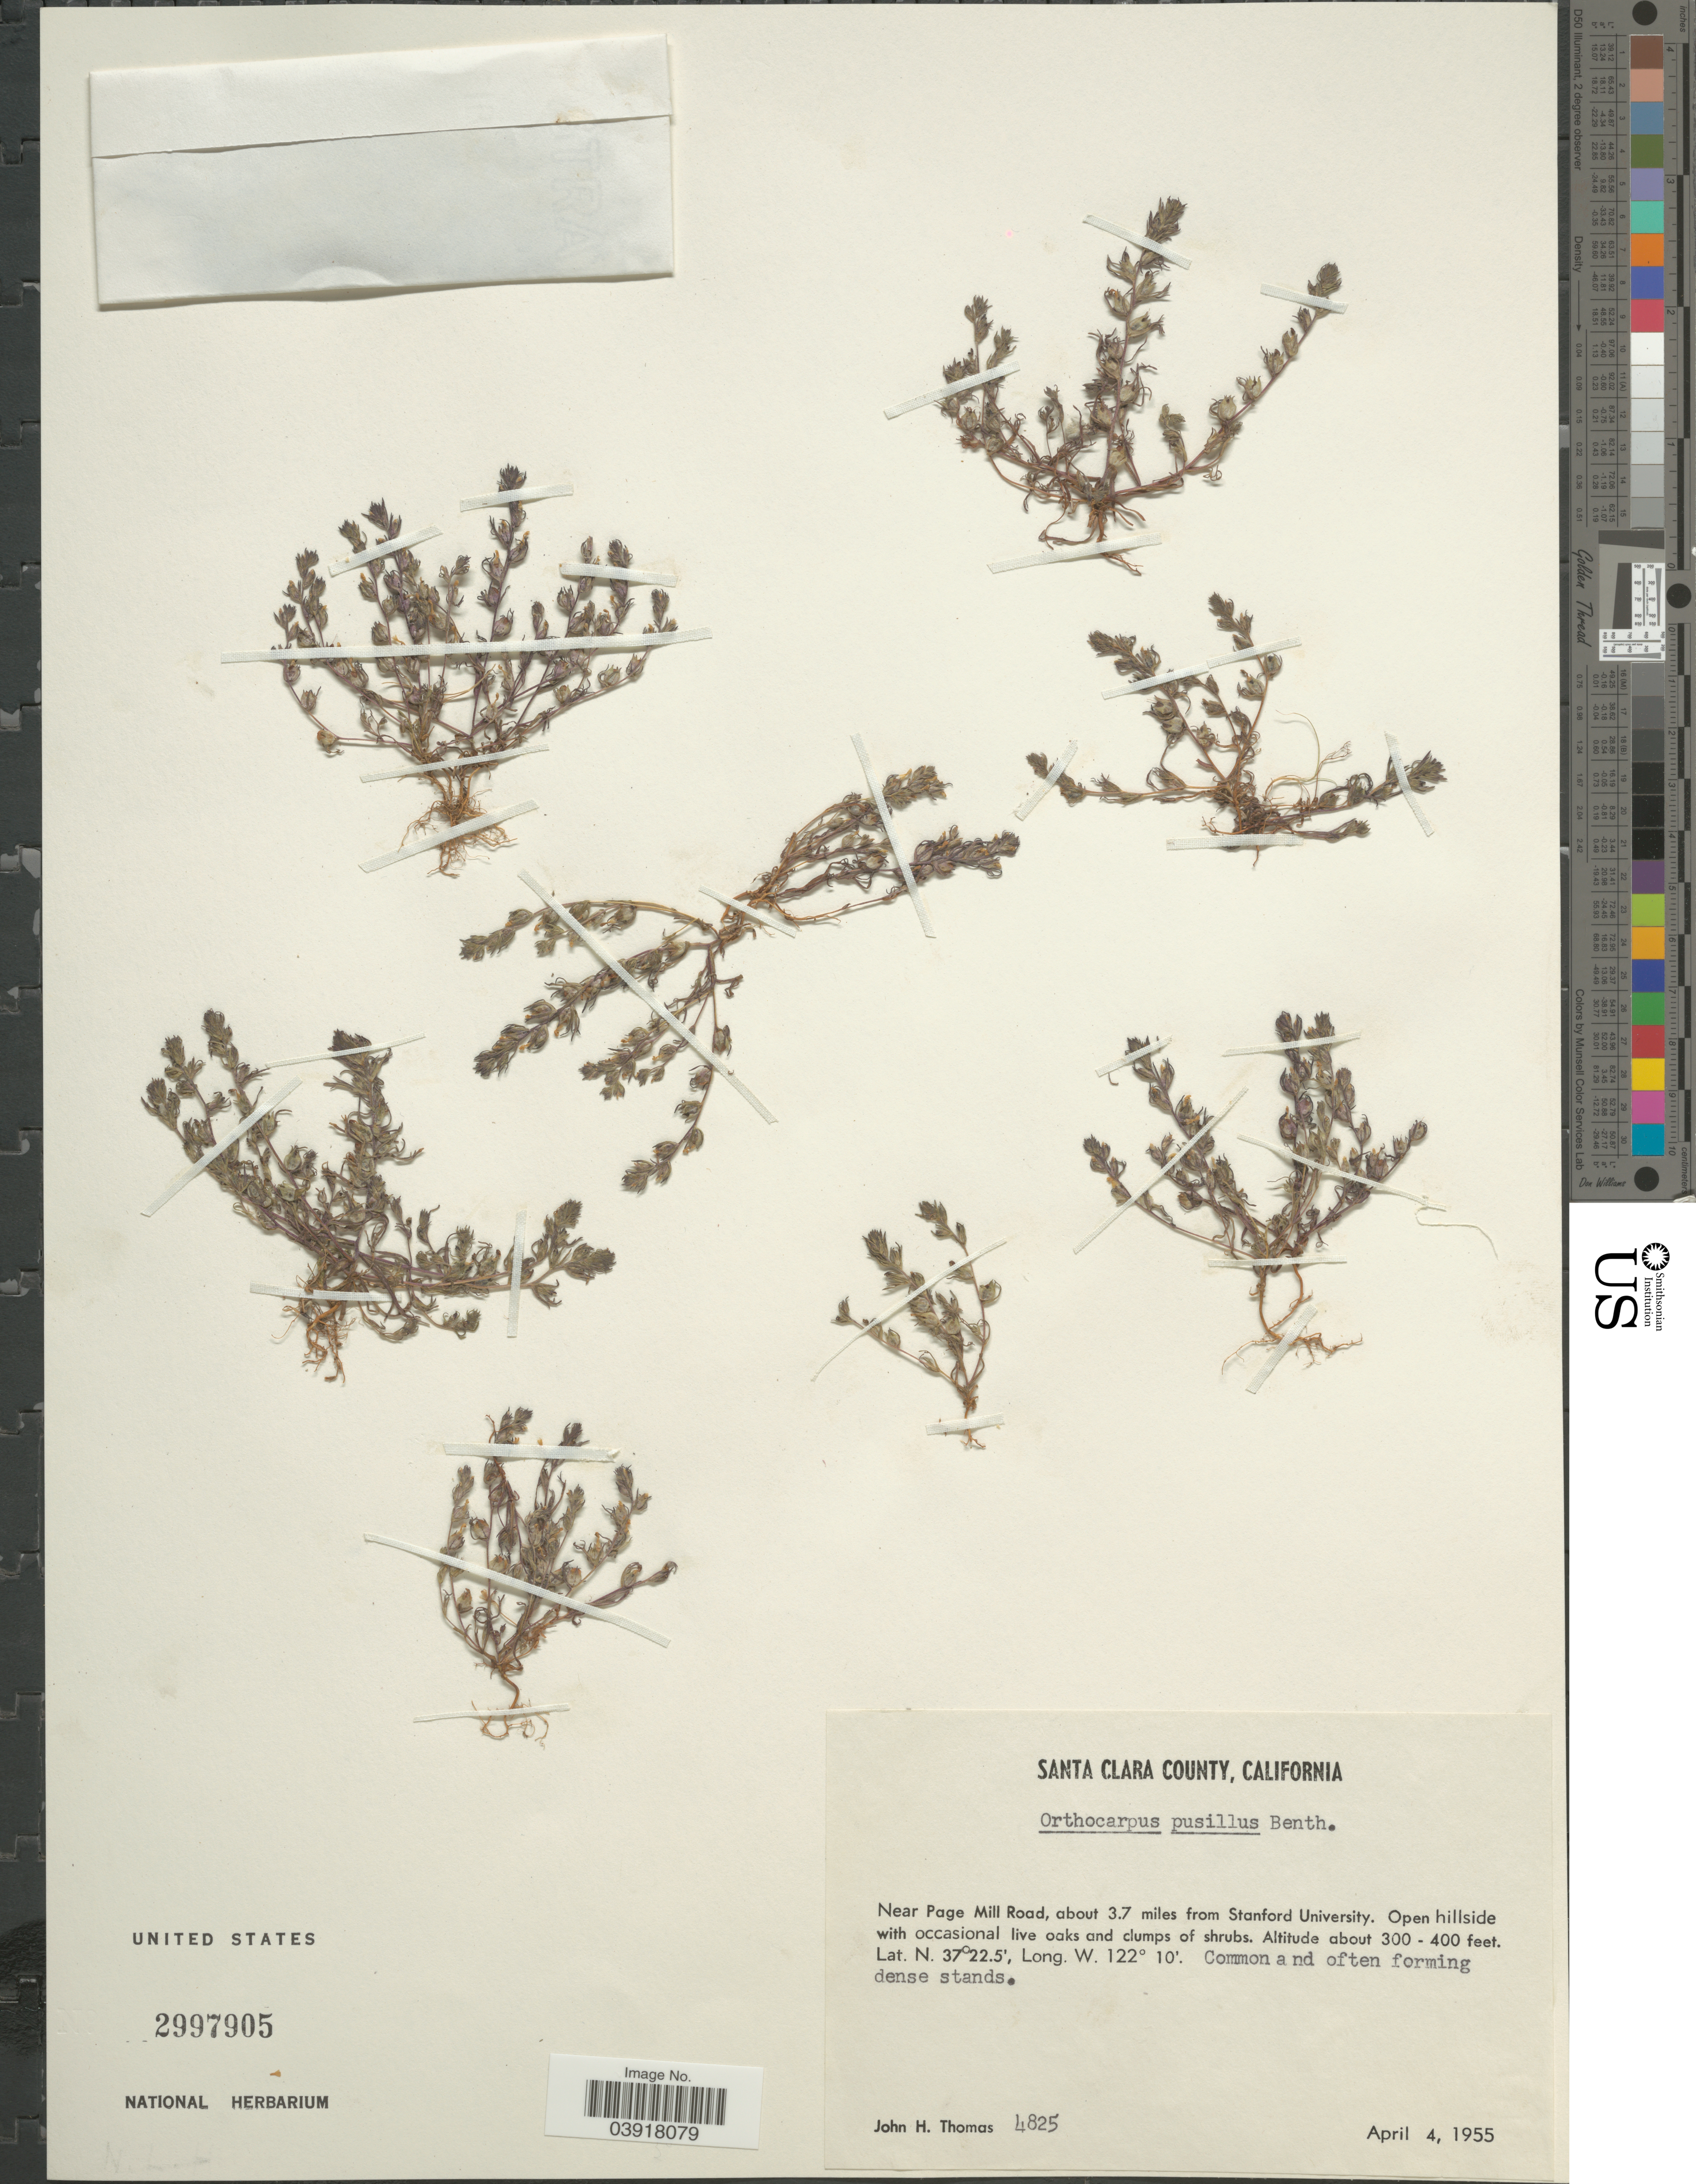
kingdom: Plantae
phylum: Tracheophyta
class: Magnoliopsida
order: Lamiales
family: Orobanchaceae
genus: Orthocarpus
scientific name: Orthocarpus pusillus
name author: Benth.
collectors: J. H. Thomas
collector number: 4825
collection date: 1955-04-04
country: United States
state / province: California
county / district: Santa Clara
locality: Santa Clara County. Near Page Mill Road, about 3.7 miles from Stanford University.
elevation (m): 91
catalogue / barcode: US 2997905